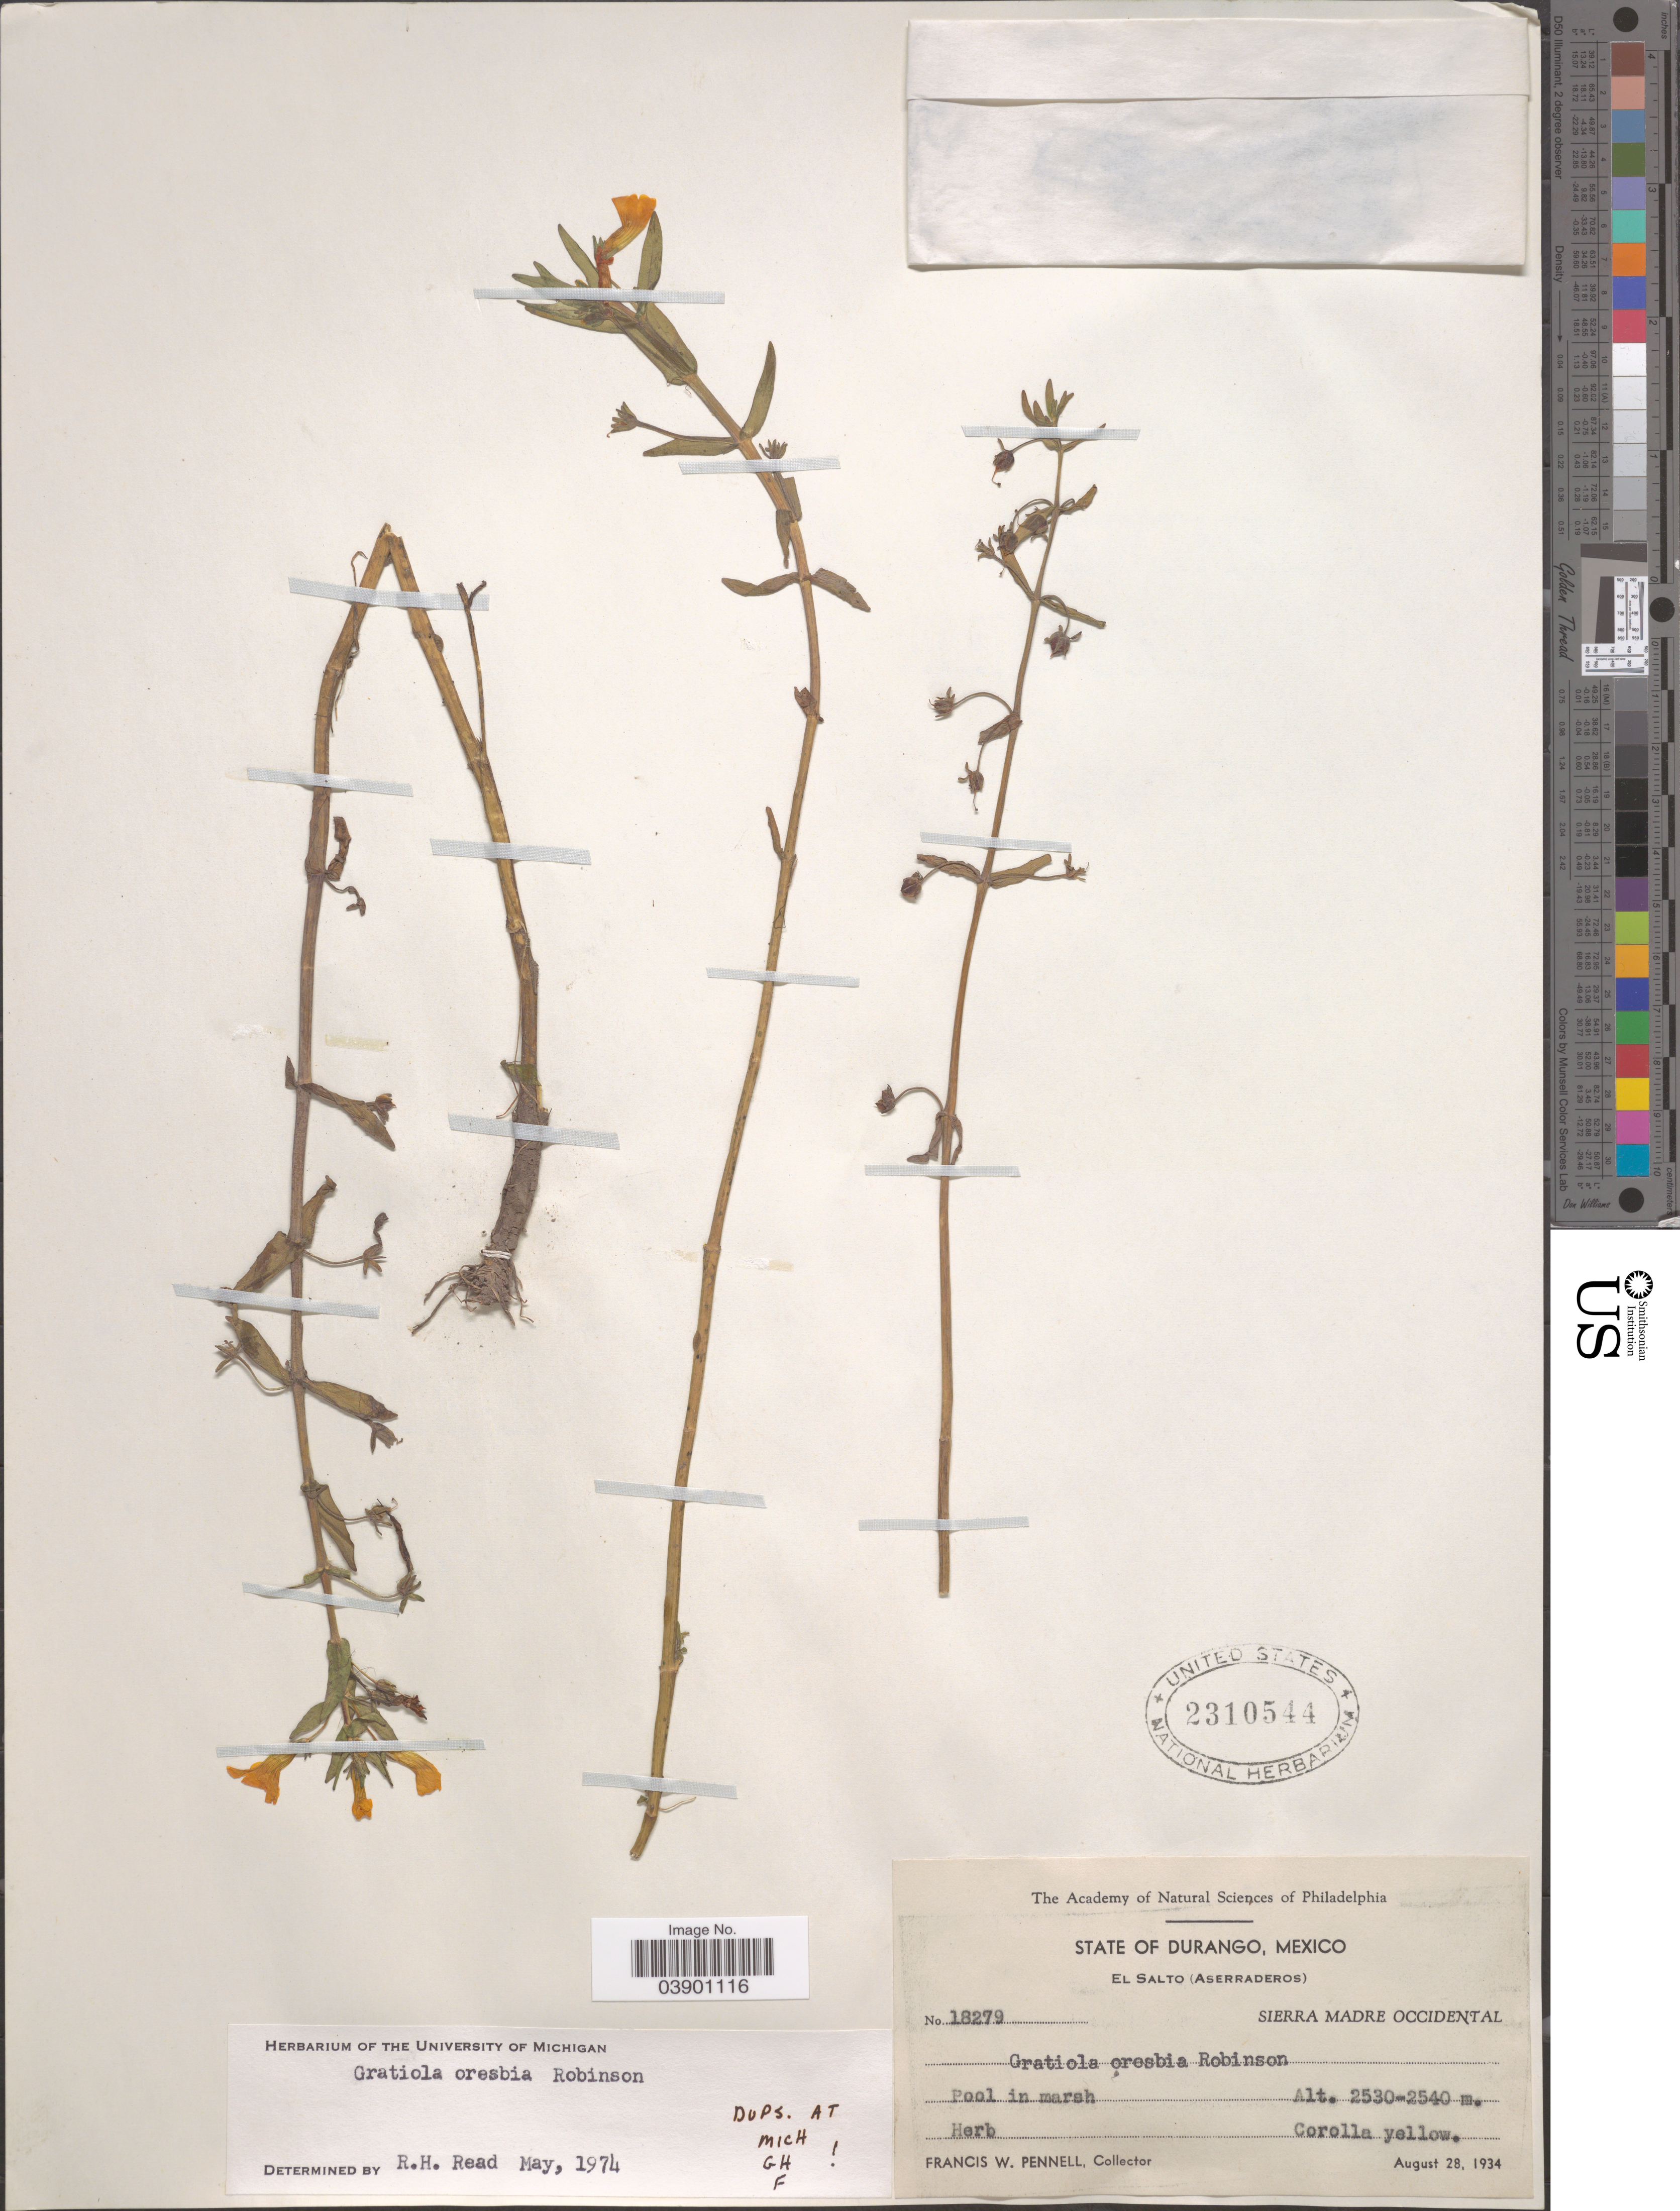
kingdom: Plantae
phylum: Tracheophyta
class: Magnoliopsida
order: Lamiales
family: Plantaginaceae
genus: Gratiola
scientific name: Gratiola oresbia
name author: B.L. Rob.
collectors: F. W. Pennell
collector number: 18279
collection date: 1934-08-28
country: Mexico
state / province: Durango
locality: El Salto (Aserraderos). Sierra Madre Occidental.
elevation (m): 2530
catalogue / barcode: US 2310544